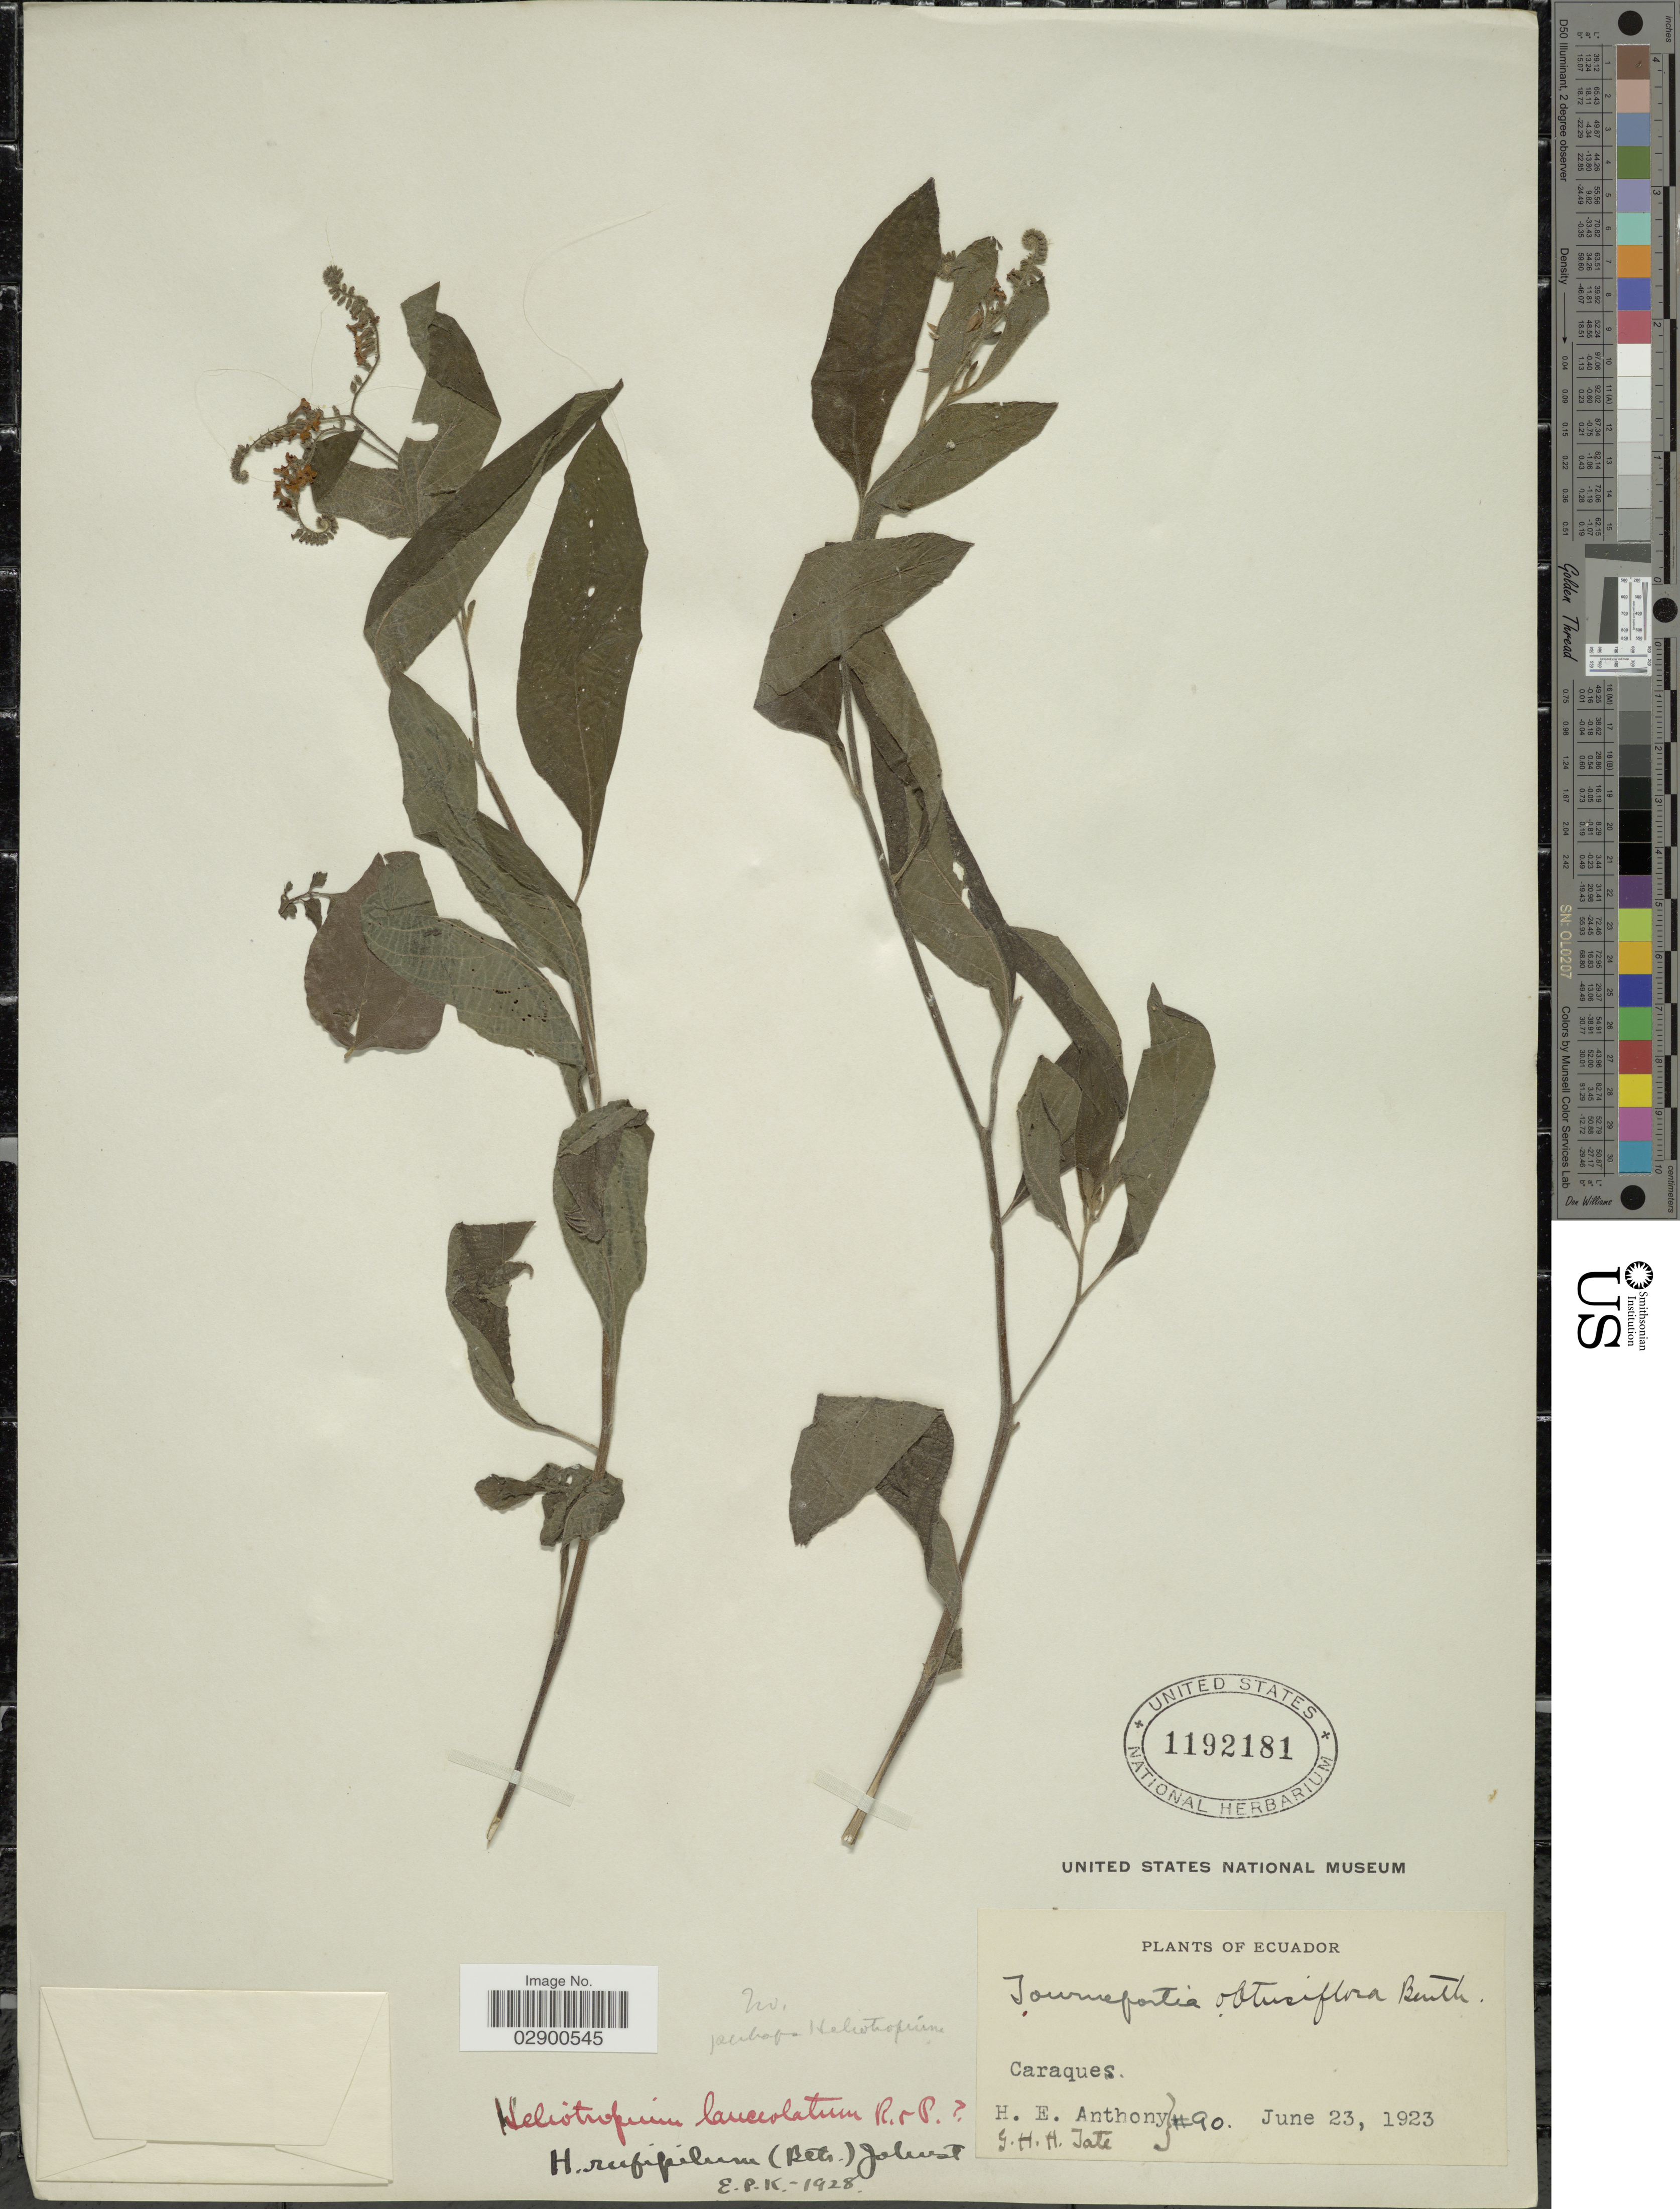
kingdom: Plantae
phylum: Tracheophyta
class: Magnoliopsida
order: Boraginales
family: Heliotropiaceae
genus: Heliotropium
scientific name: Heliotropium rufipilum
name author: (Benth.) I.M. Johnst.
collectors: H. E. Anthony & G. H. H.Tate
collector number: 90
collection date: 1923-06-23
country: Ecuador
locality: Caraques.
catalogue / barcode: US 1192181